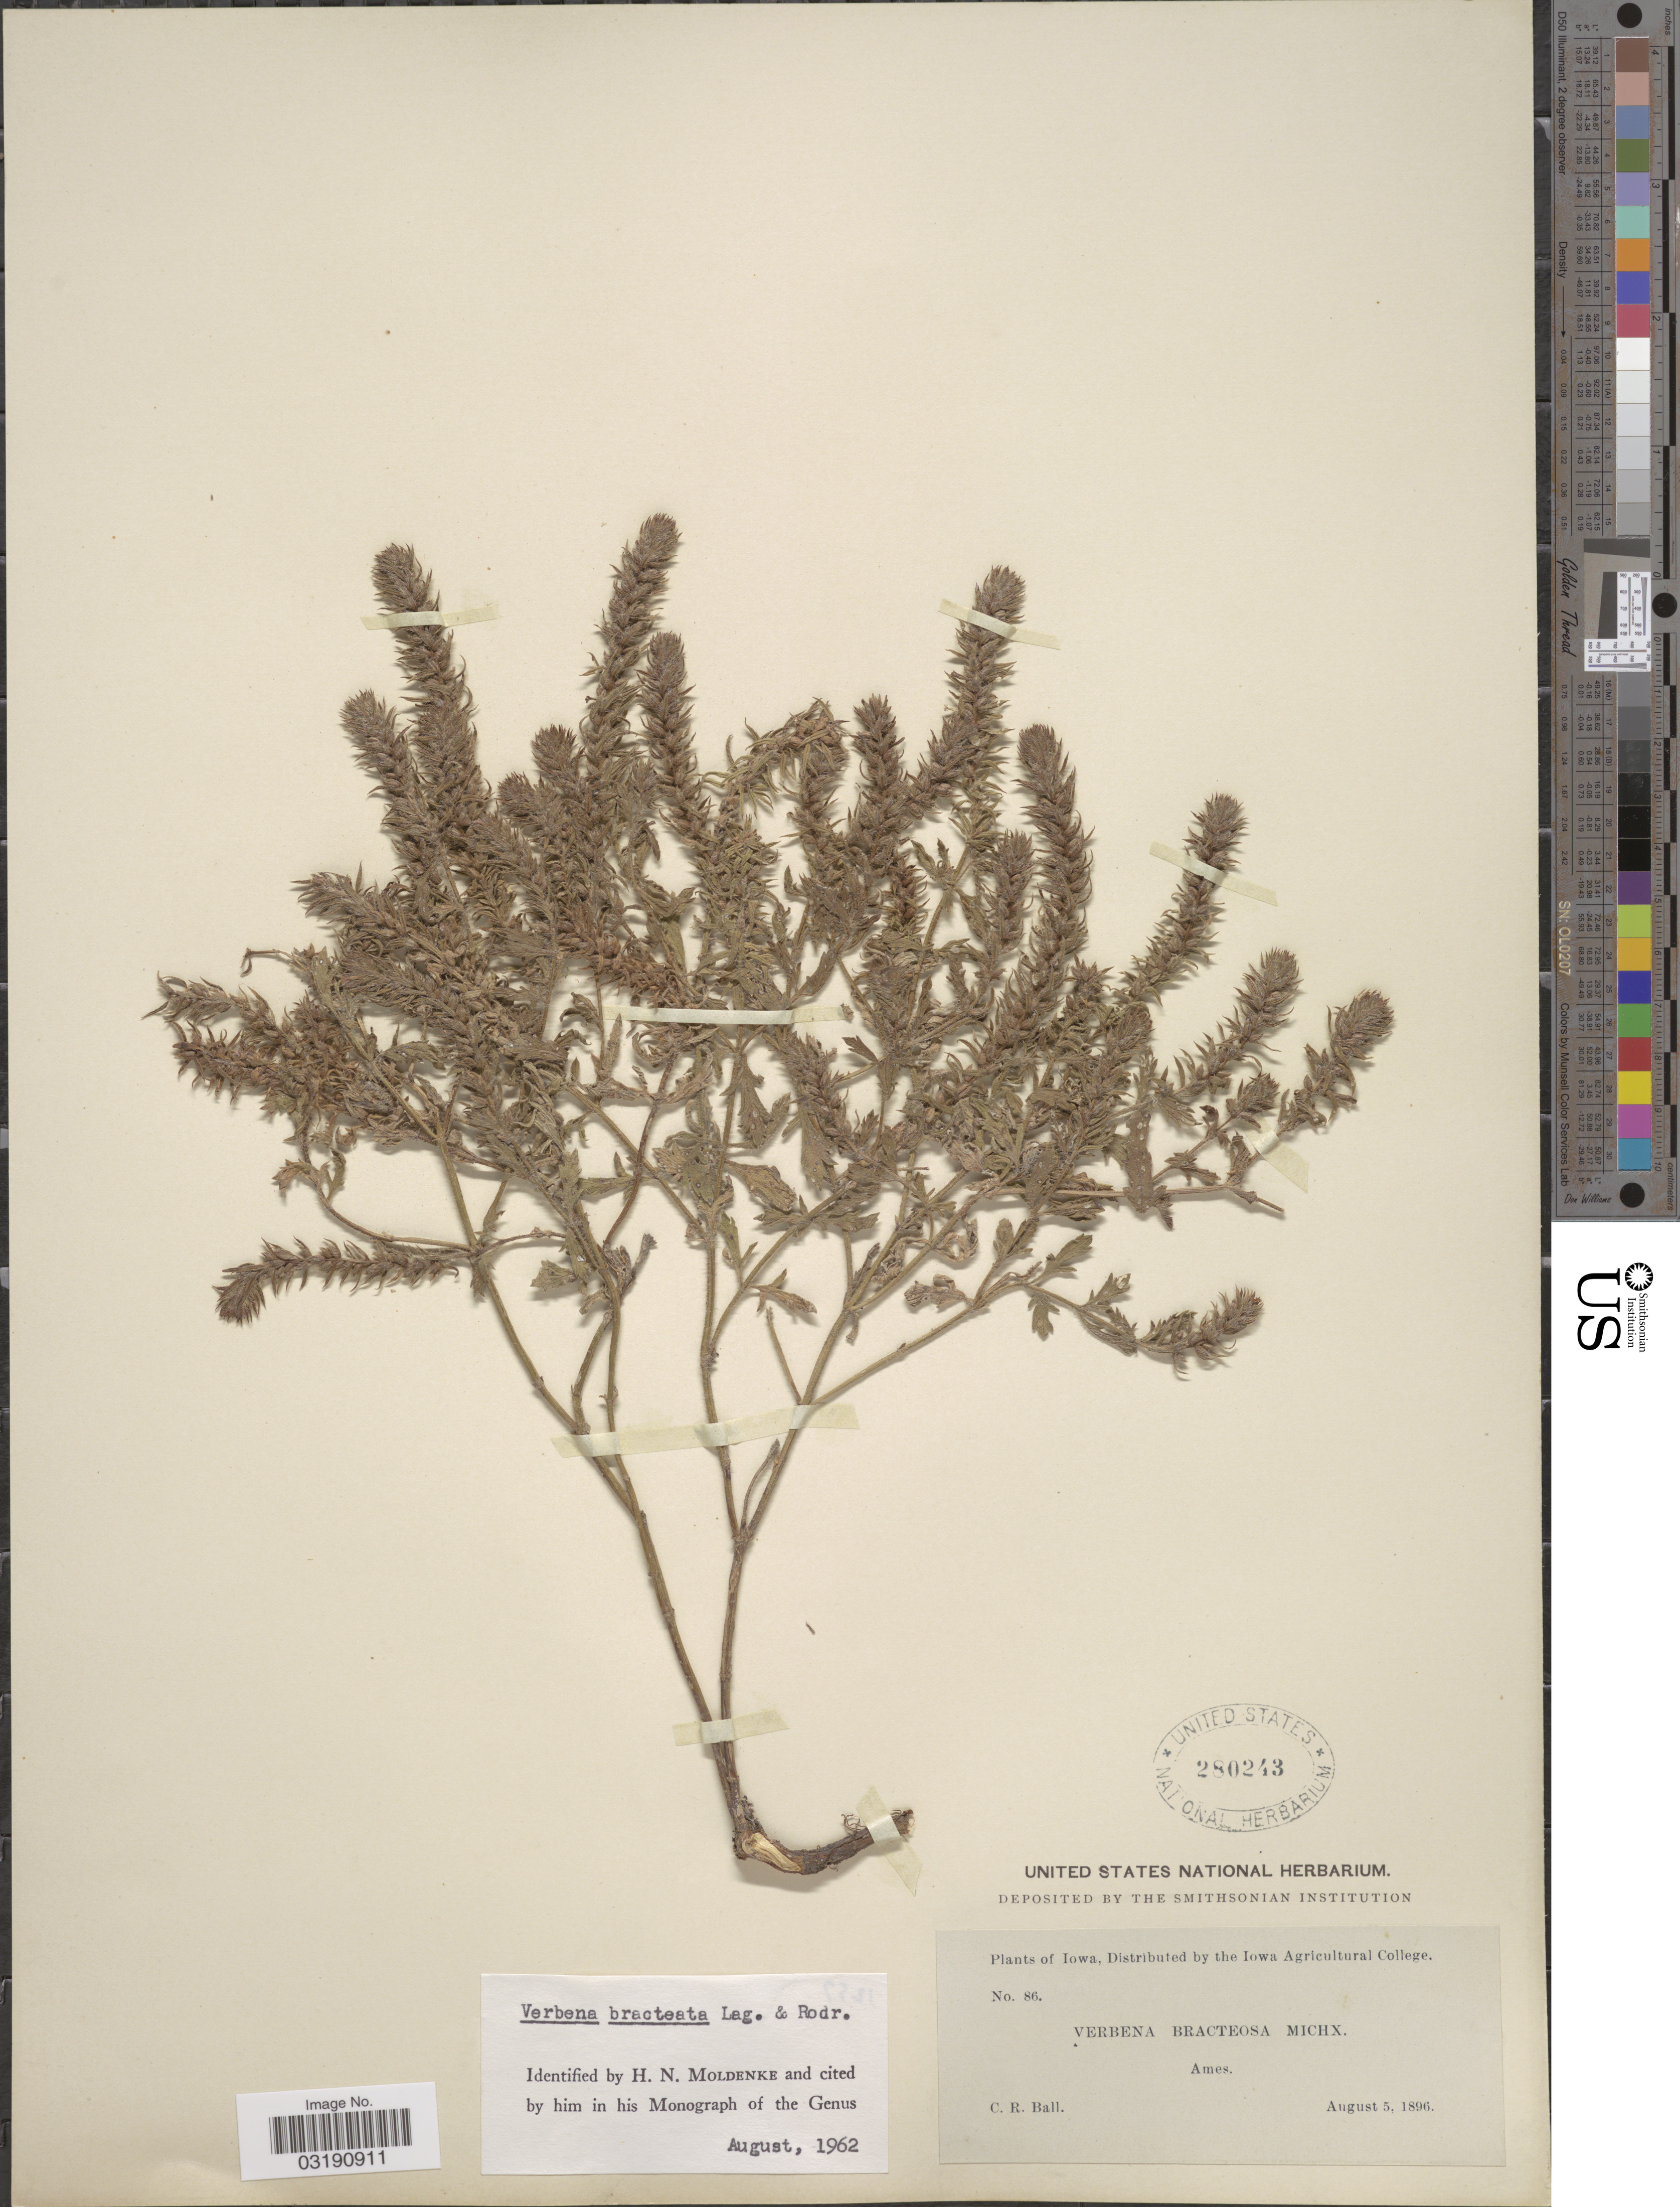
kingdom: Plantae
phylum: Tracheophyta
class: Magnoliopsida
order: Lamiales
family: Verbenaceae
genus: Verbena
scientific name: Verbena bracteata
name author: Cav. ex Lag. & Rodr.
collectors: C. R. Ball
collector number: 86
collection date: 1896-08-05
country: United States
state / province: Iowa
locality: Ames.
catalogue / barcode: US 280243